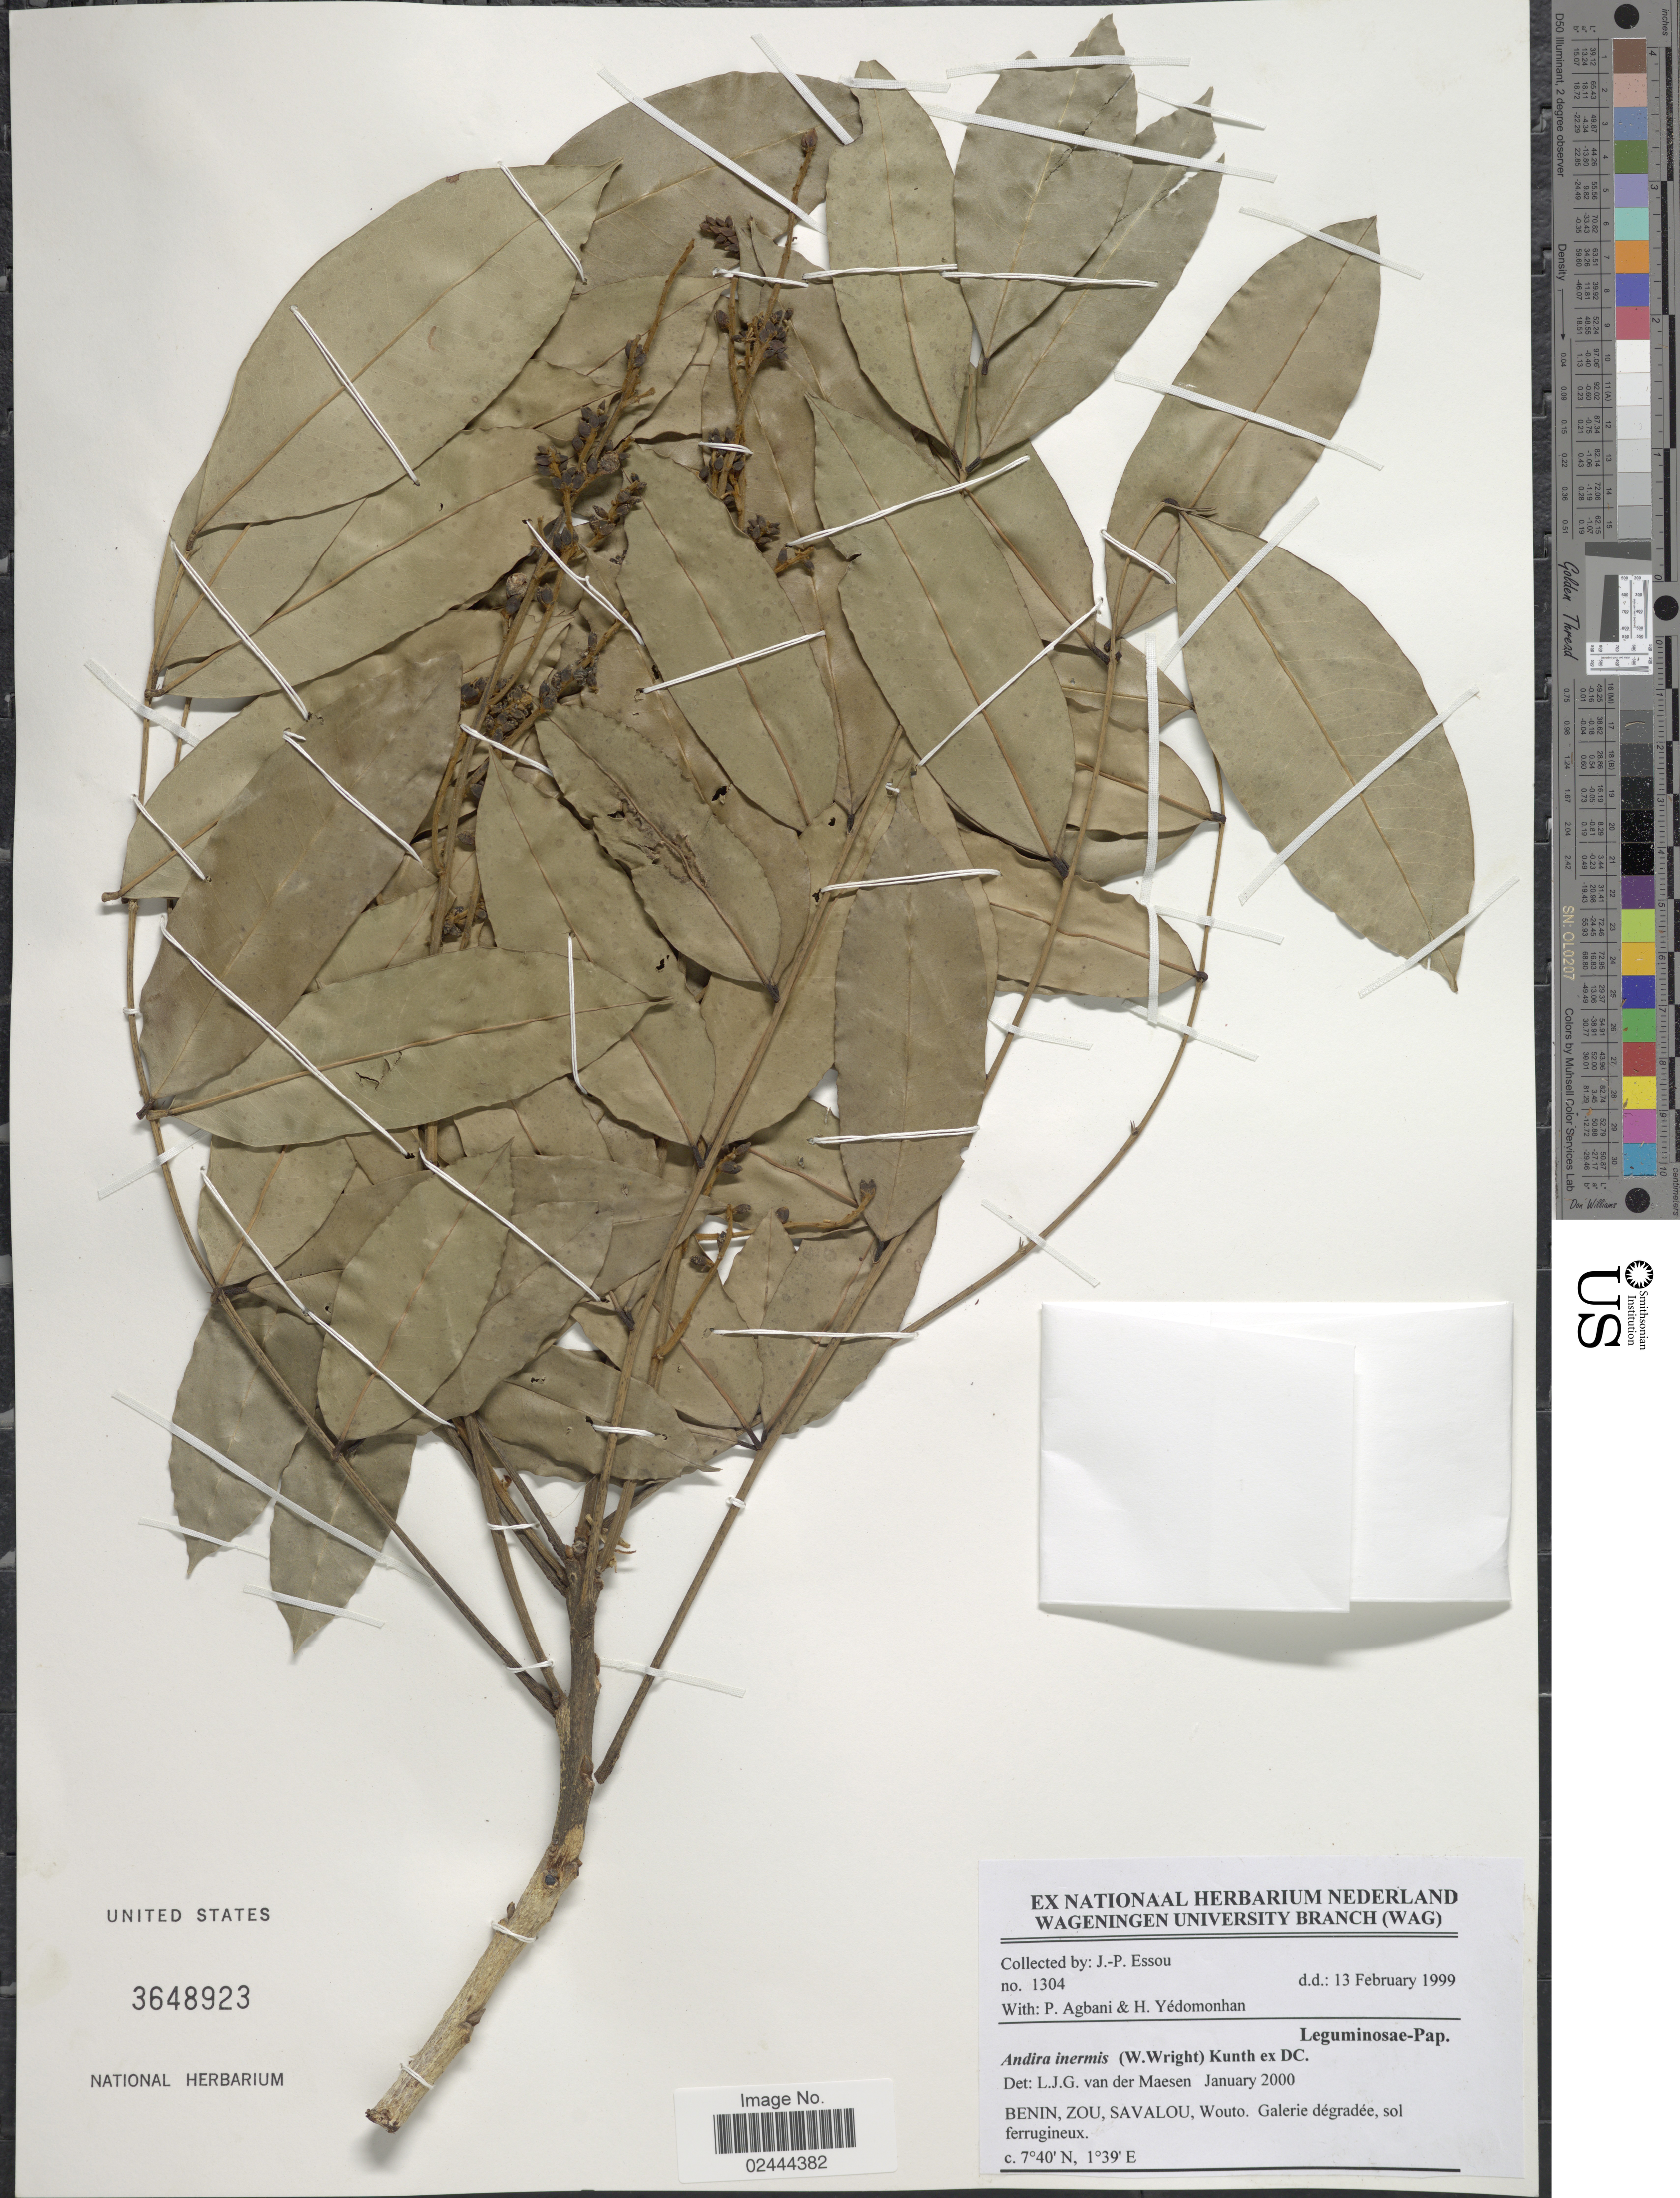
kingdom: Plantae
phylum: Tracheophyta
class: Magnoliopsida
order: Fabales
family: Fabaceae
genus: Andira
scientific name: Andira inermis subsp. inermis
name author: (W. Wright) Kunth ex DC.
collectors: J. Essou, P. Agbani & H. Yedomonhan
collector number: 1304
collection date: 1999-02-13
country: Benin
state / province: Zou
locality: Savalou, Wouto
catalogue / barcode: US 3648923